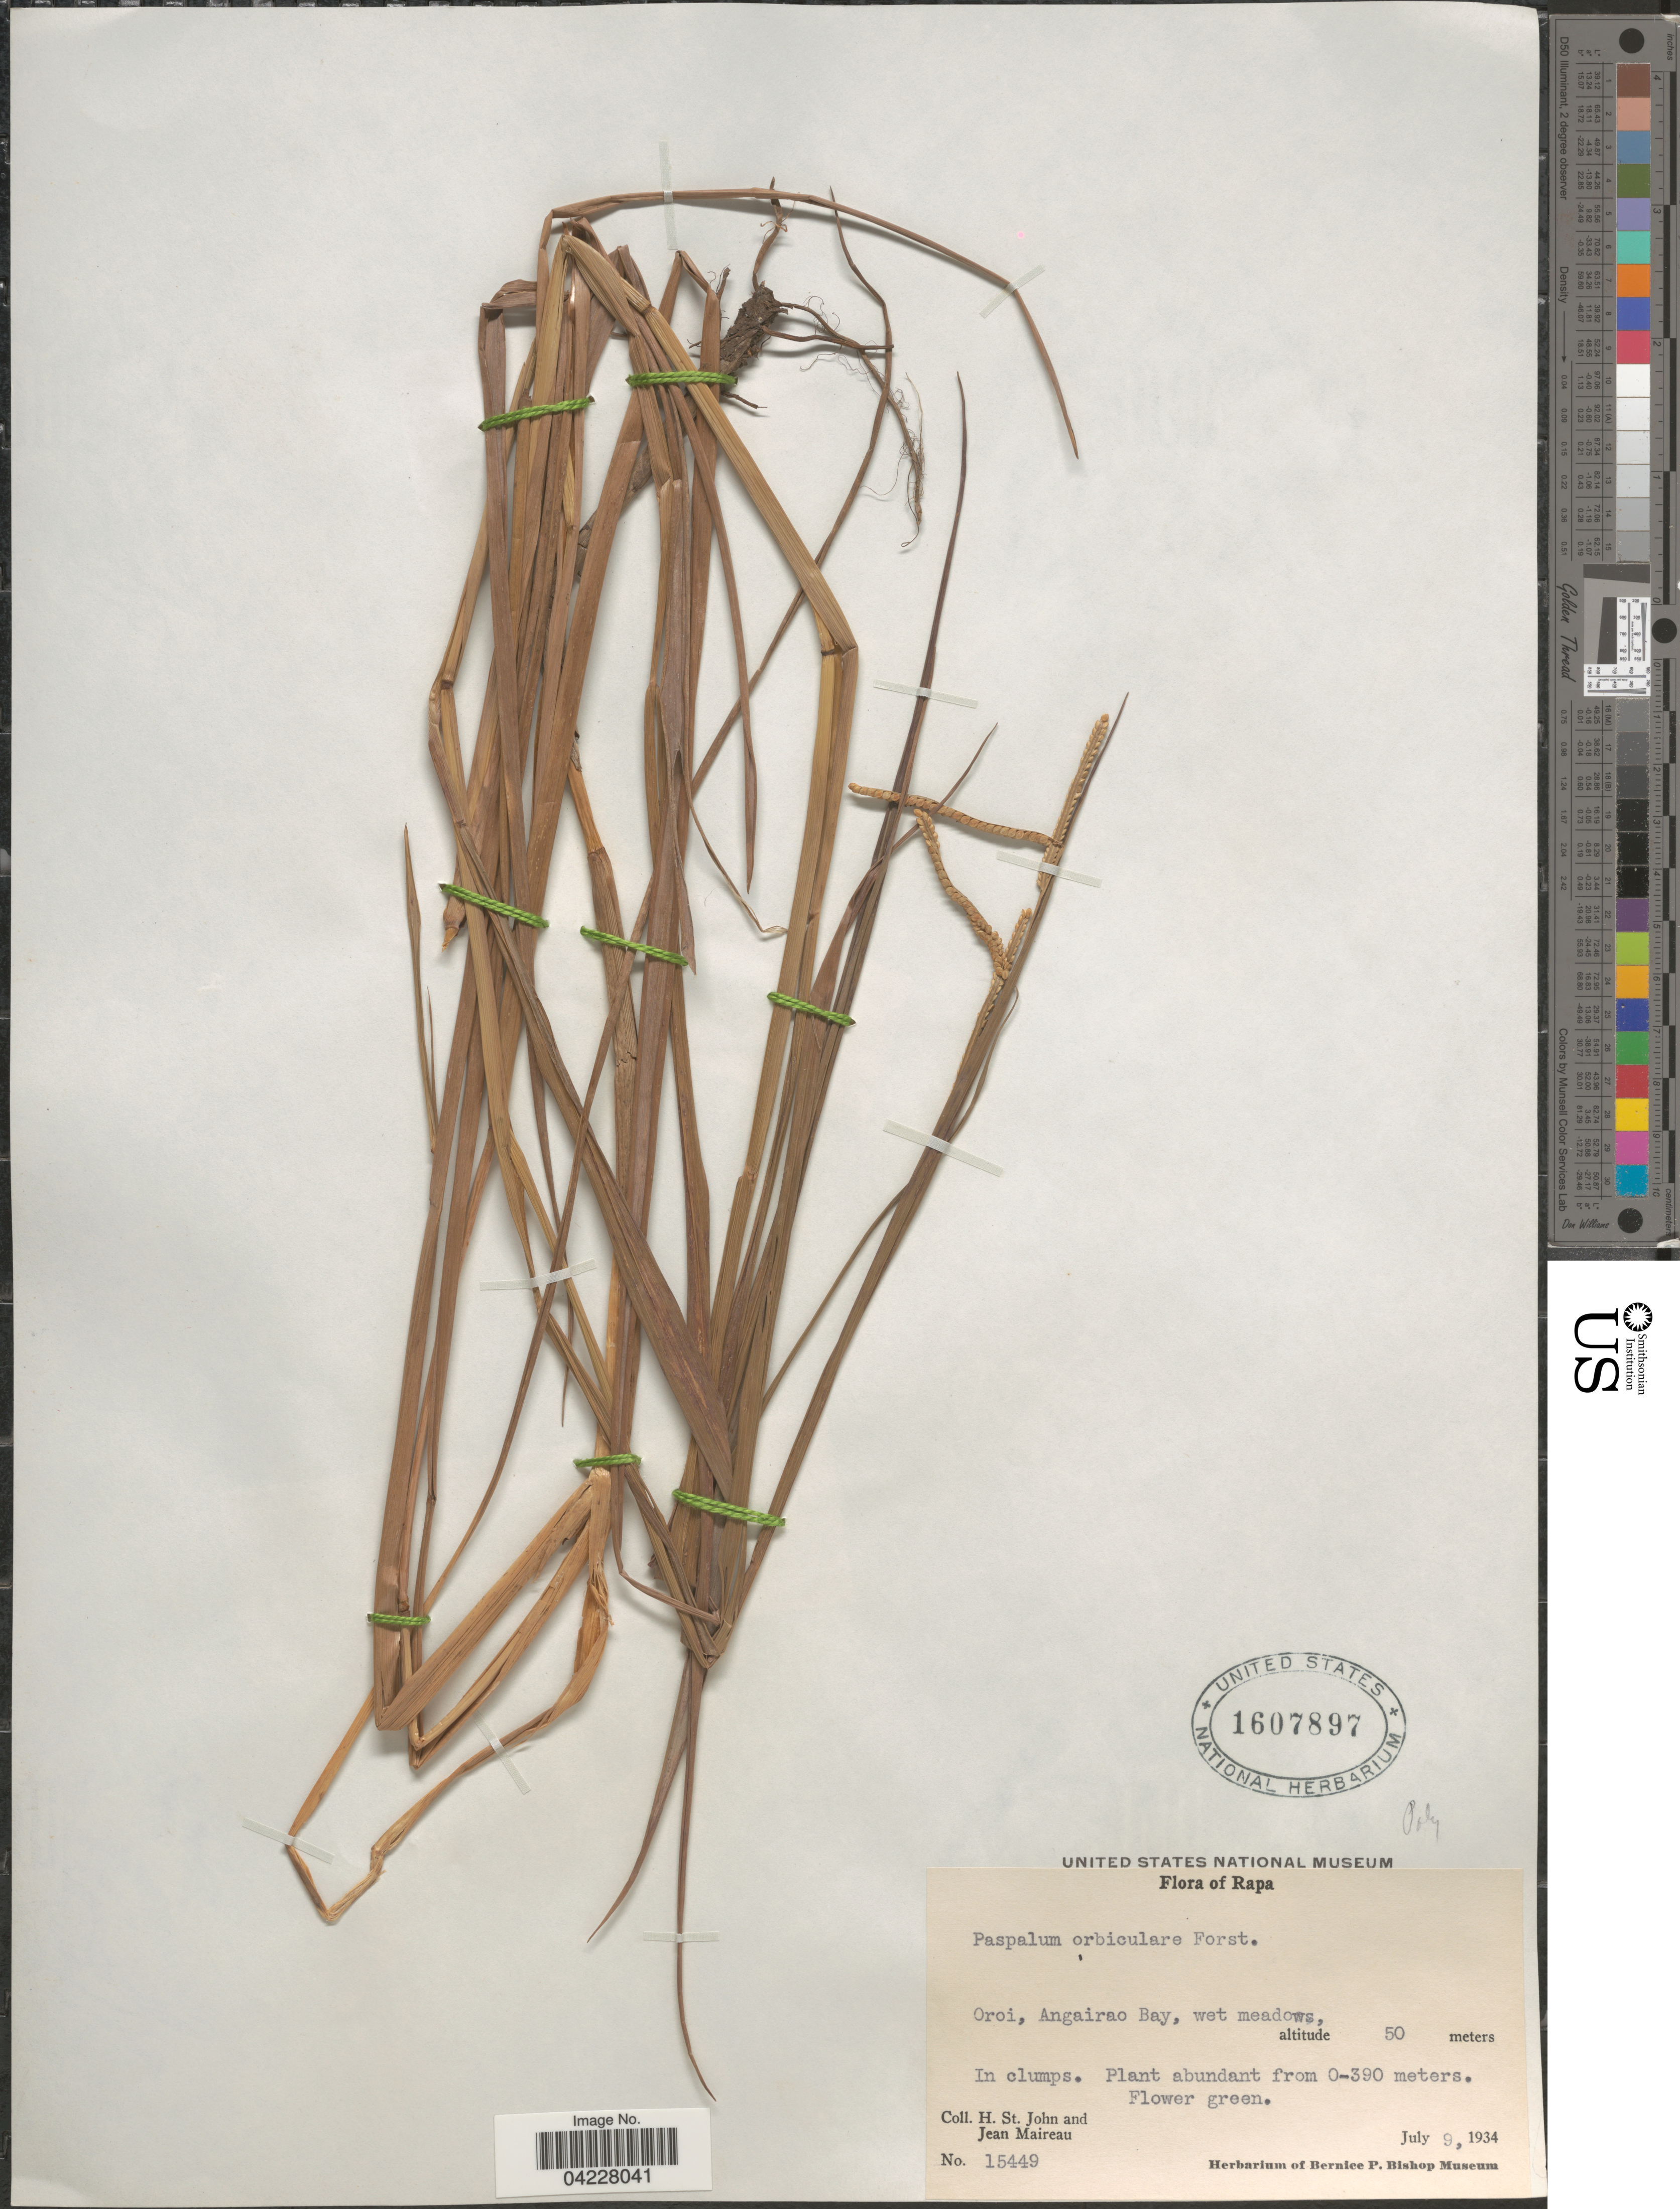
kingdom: Plantae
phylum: Tracheophyta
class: Liliopsida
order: Poales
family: Poaceae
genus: Paspalum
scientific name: Paspalum orbiculare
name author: G. Forst.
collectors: H. St. John & J. Maireau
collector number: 15449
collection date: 1934-07-09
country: French Polynesia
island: Rapa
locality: Rapa. Oroi, Angairao Bay, wet meadows.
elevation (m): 50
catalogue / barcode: US 1607897